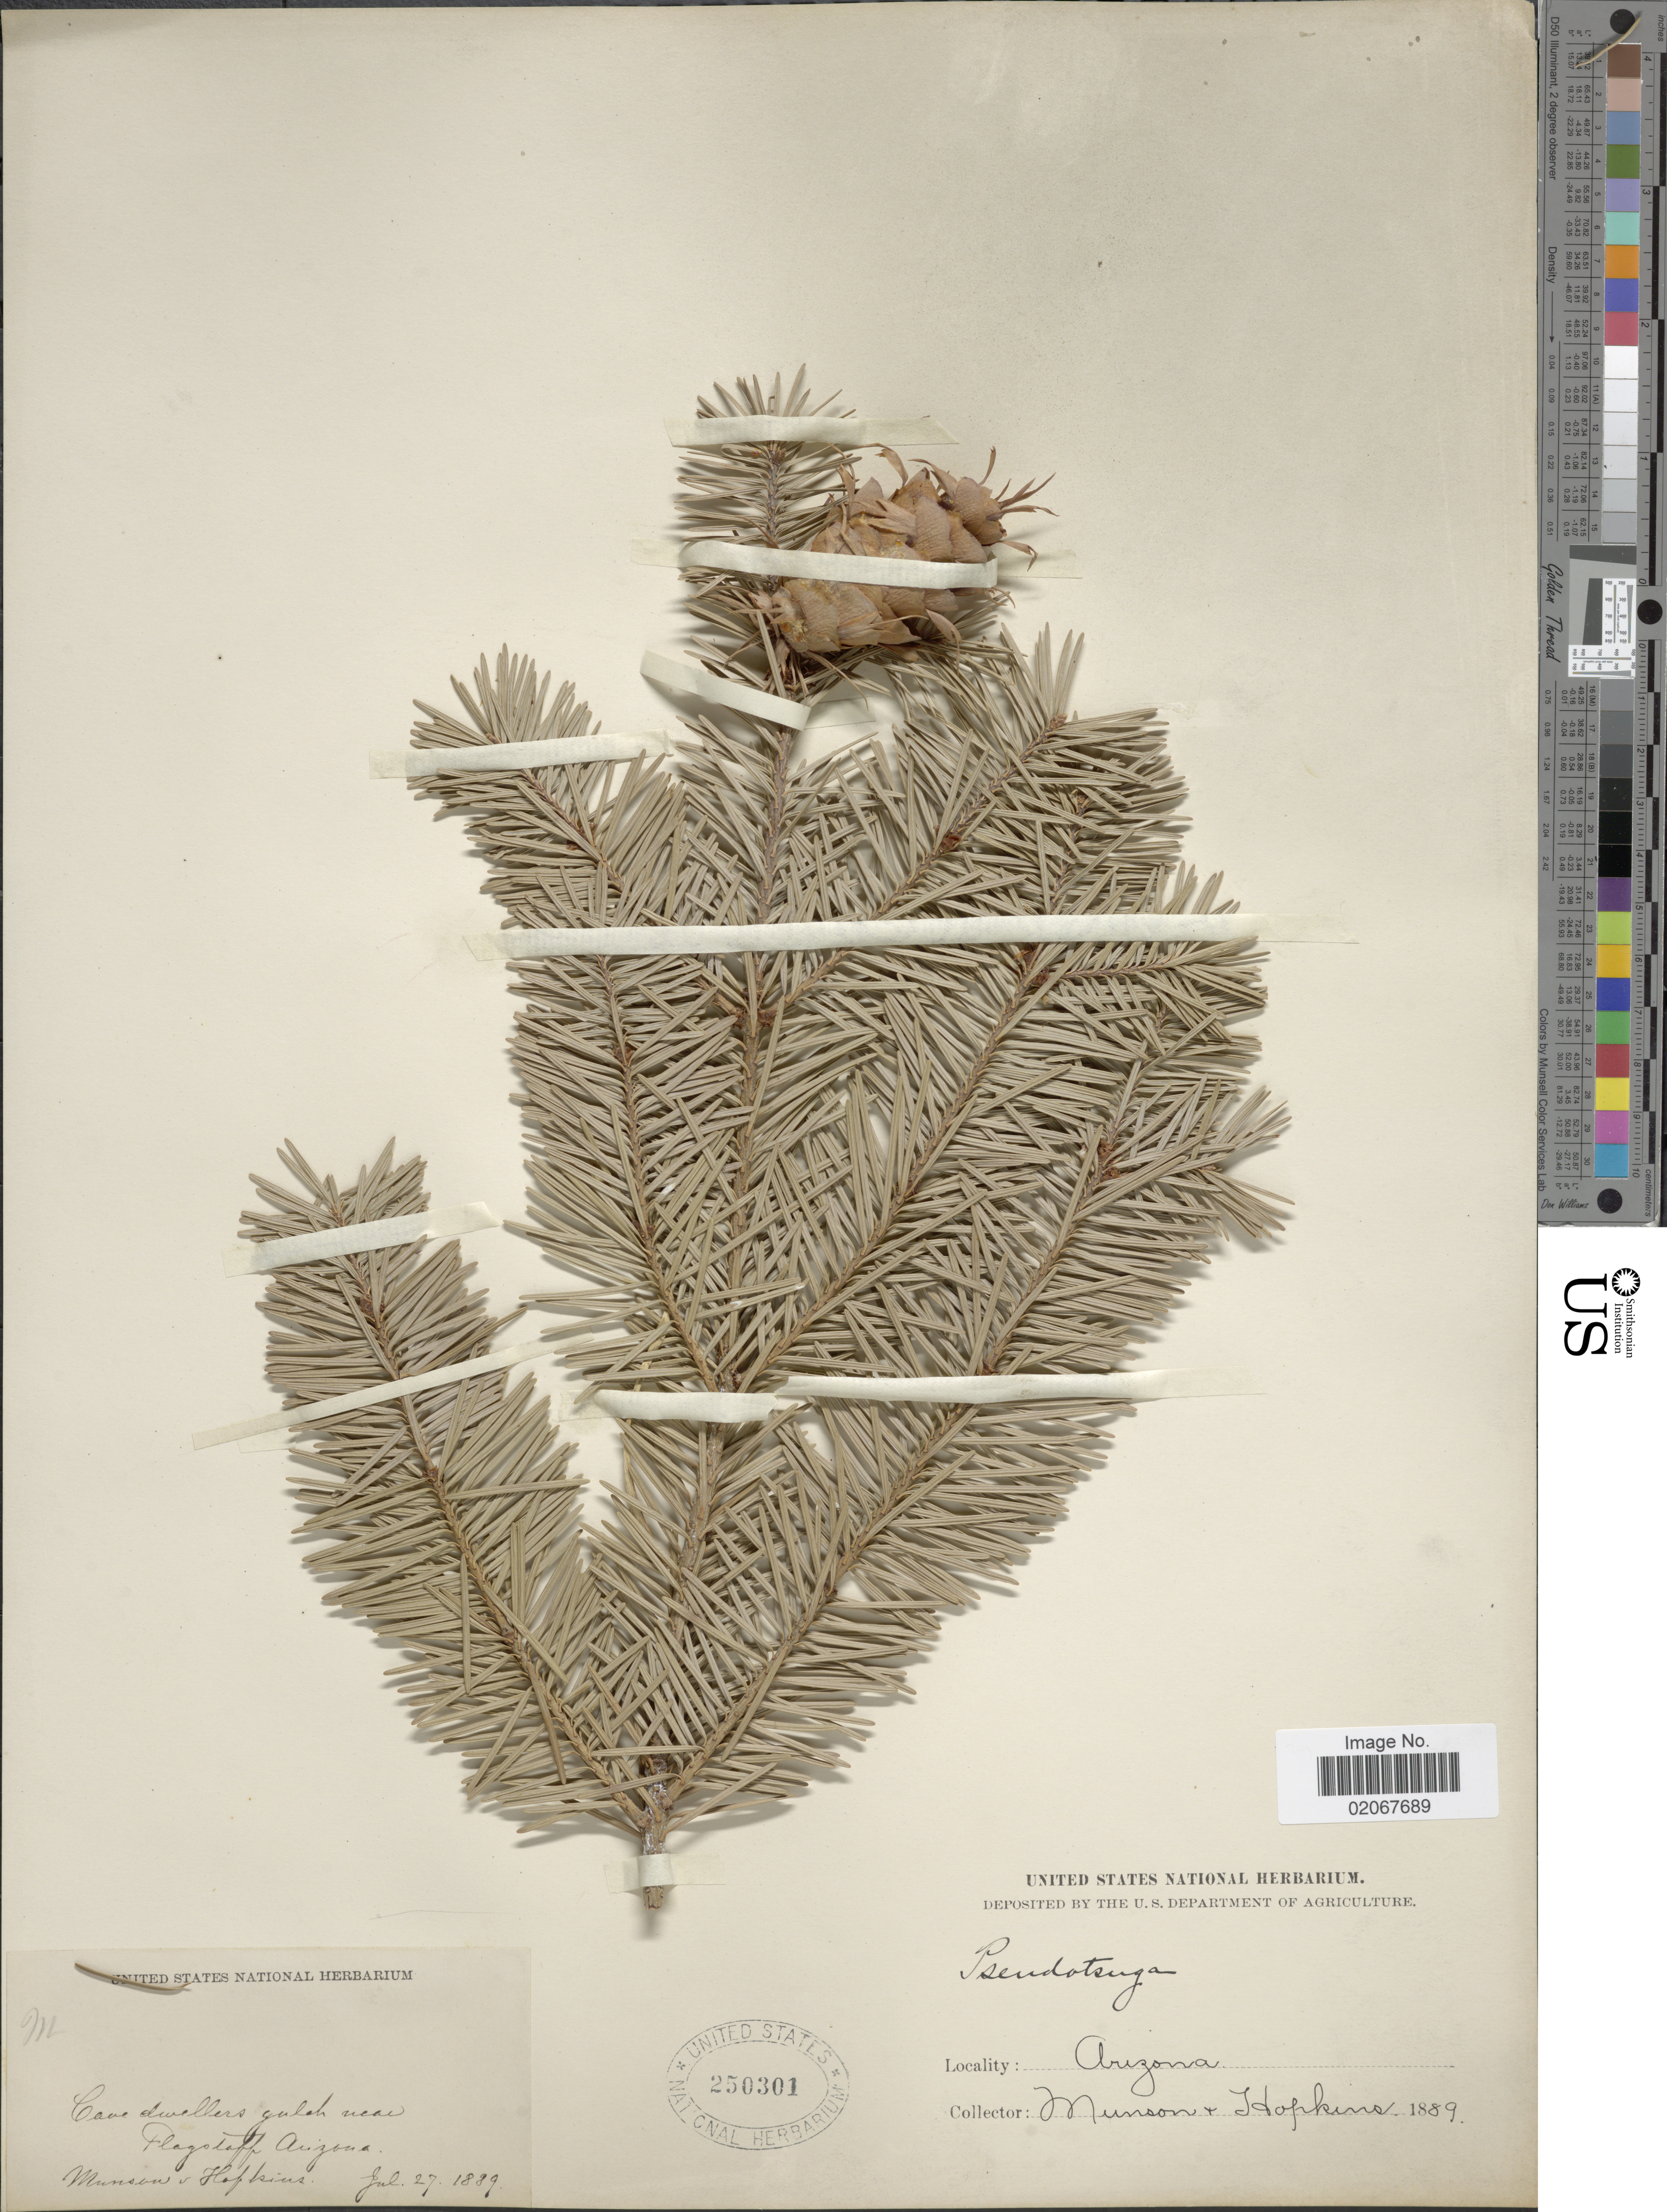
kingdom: Plantae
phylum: Tracheophyta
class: Pinopsida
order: Pinales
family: Pinaceae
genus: Pseudotsuga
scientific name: Pseudotsuga menziesii var. glauca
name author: (Beissn.) Franco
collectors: -. Munson & -- Hopkins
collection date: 1889-07-27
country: United States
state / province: Arizona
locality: Cave dwellers gulch near Flagstaff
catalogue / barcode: US 250301